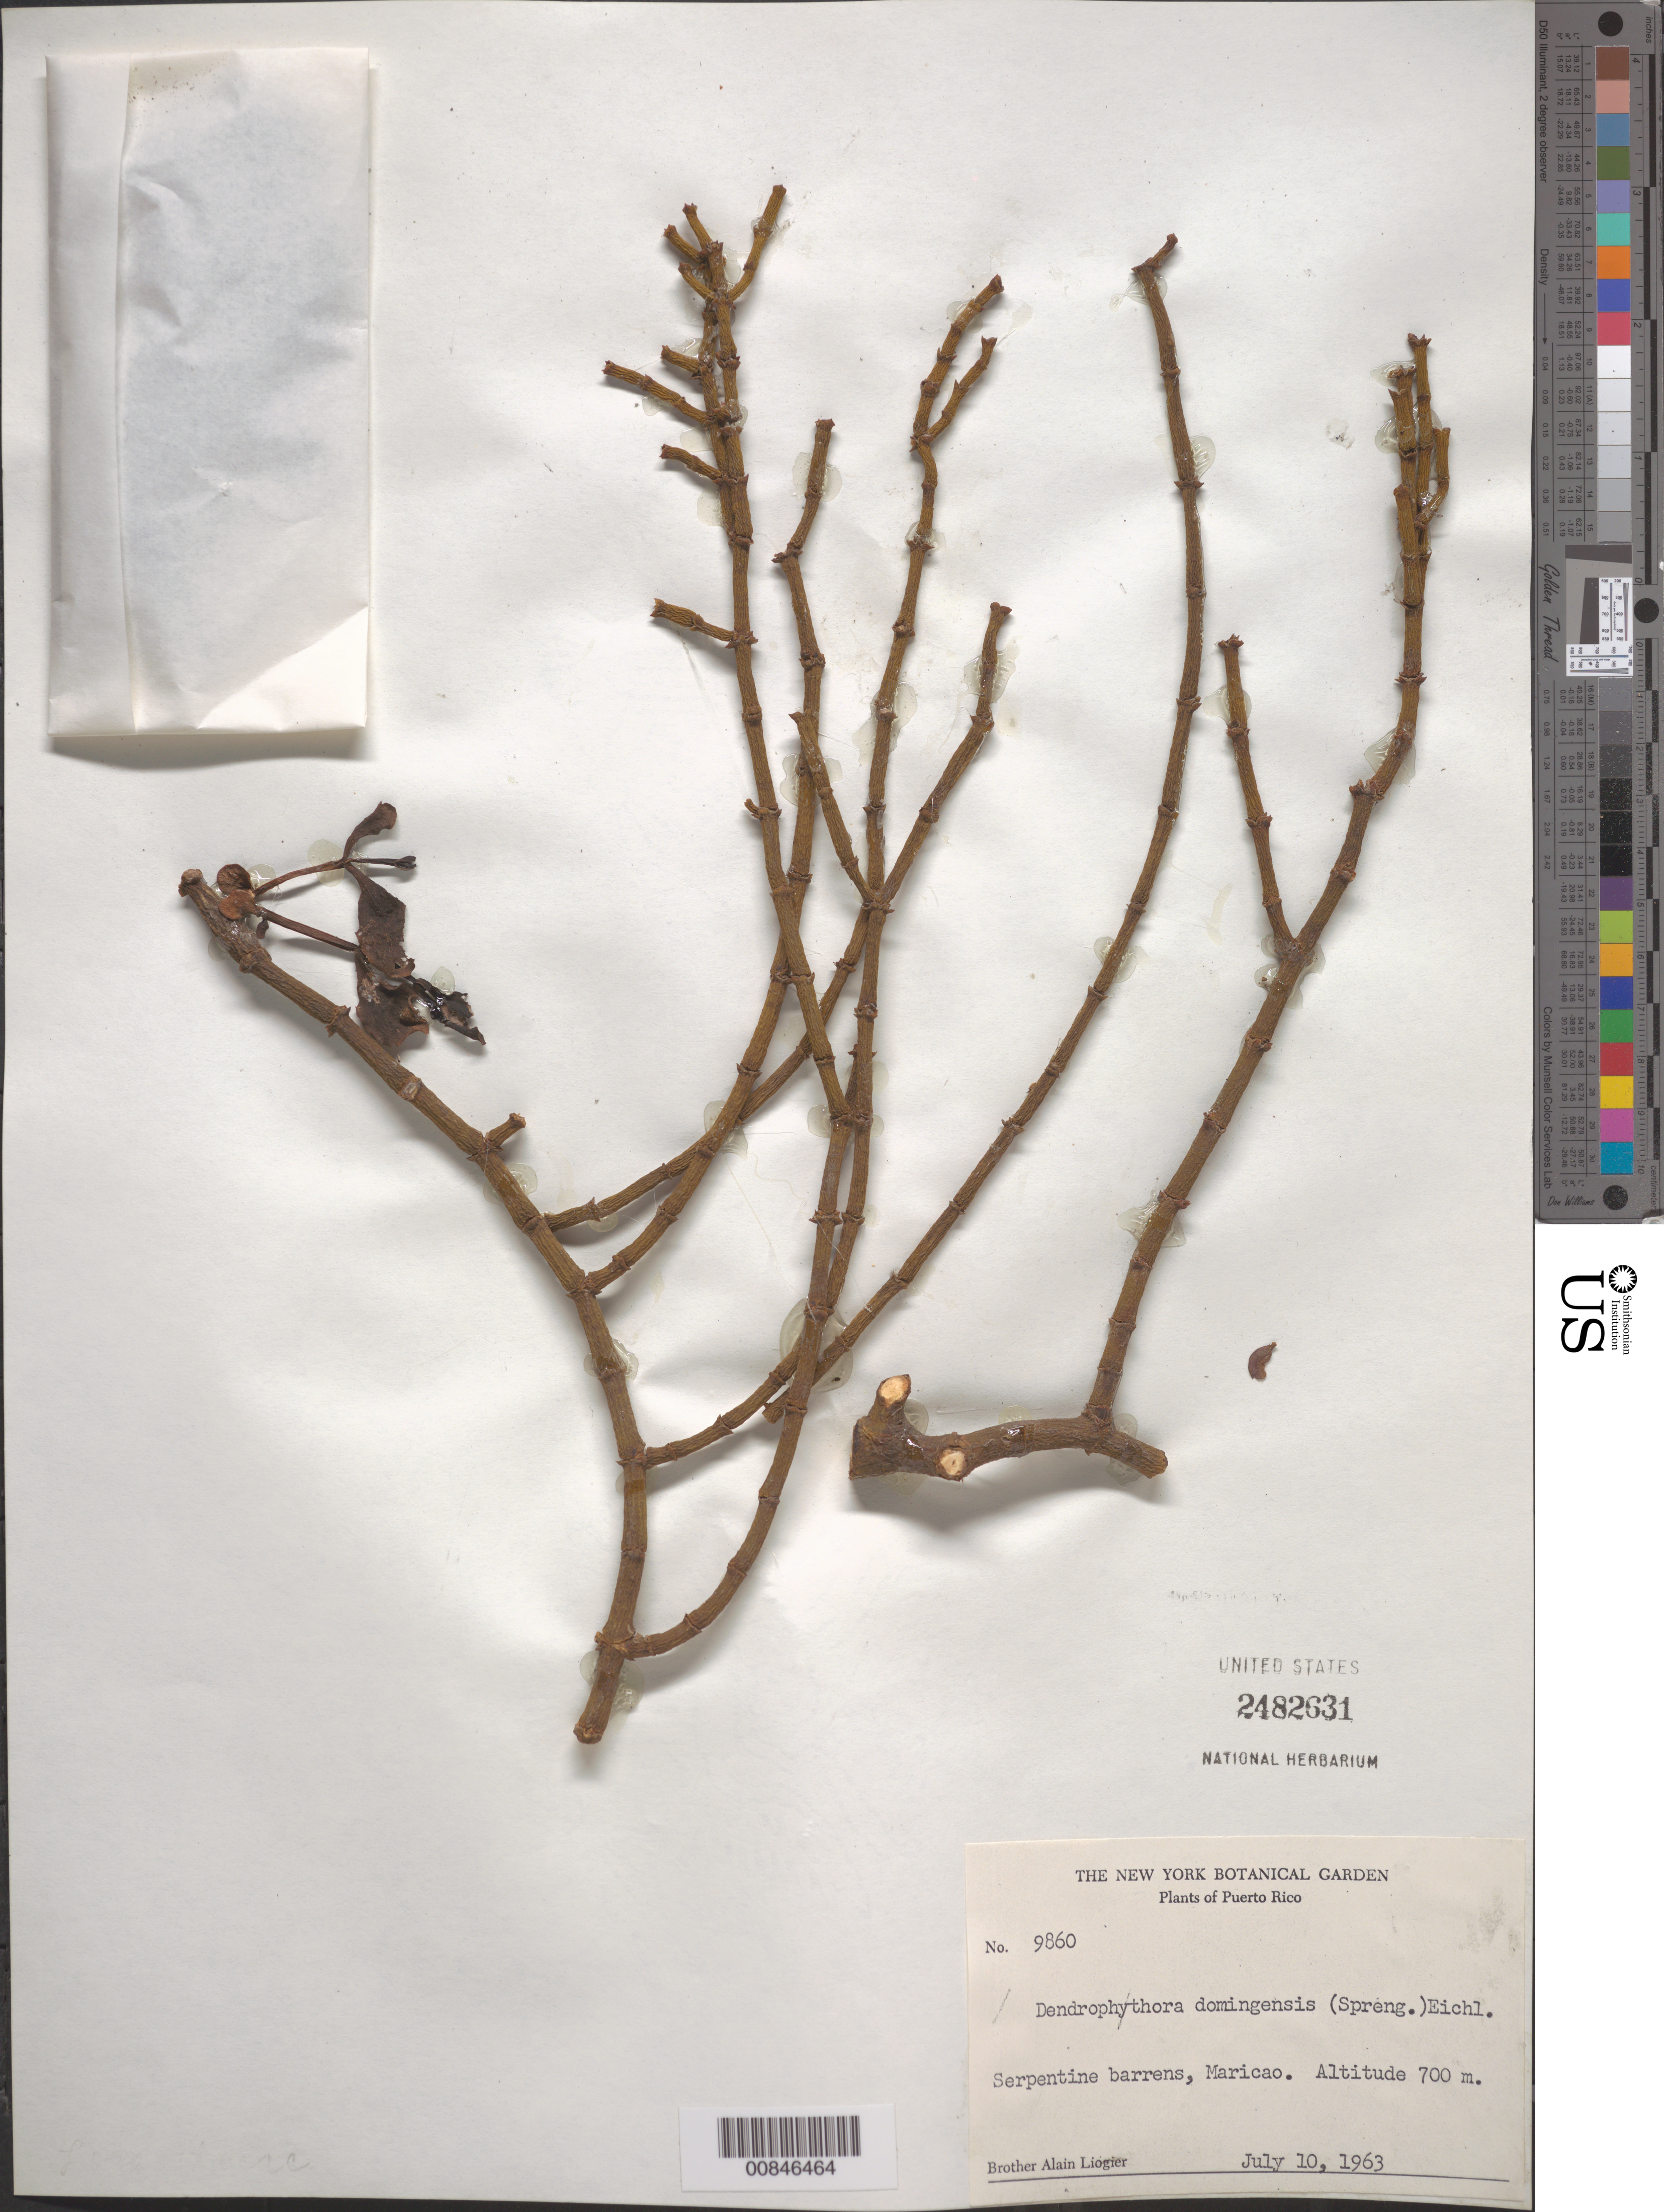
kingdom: Plantae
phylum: Tracheophyta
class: Magnoliopsida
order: Santalales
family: Viscaceae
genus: Dendrophthora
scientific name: Dendrophthora domingensis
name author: (Spreng.) Eichler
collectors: A. H. Liogier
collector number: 9860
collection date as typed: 10 Jul 1963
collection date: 1963-07-10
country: Puerto Rico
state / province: Maricao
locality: Maricao.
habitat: Serpentine barrens.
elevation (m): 700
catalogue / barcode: US 2482631